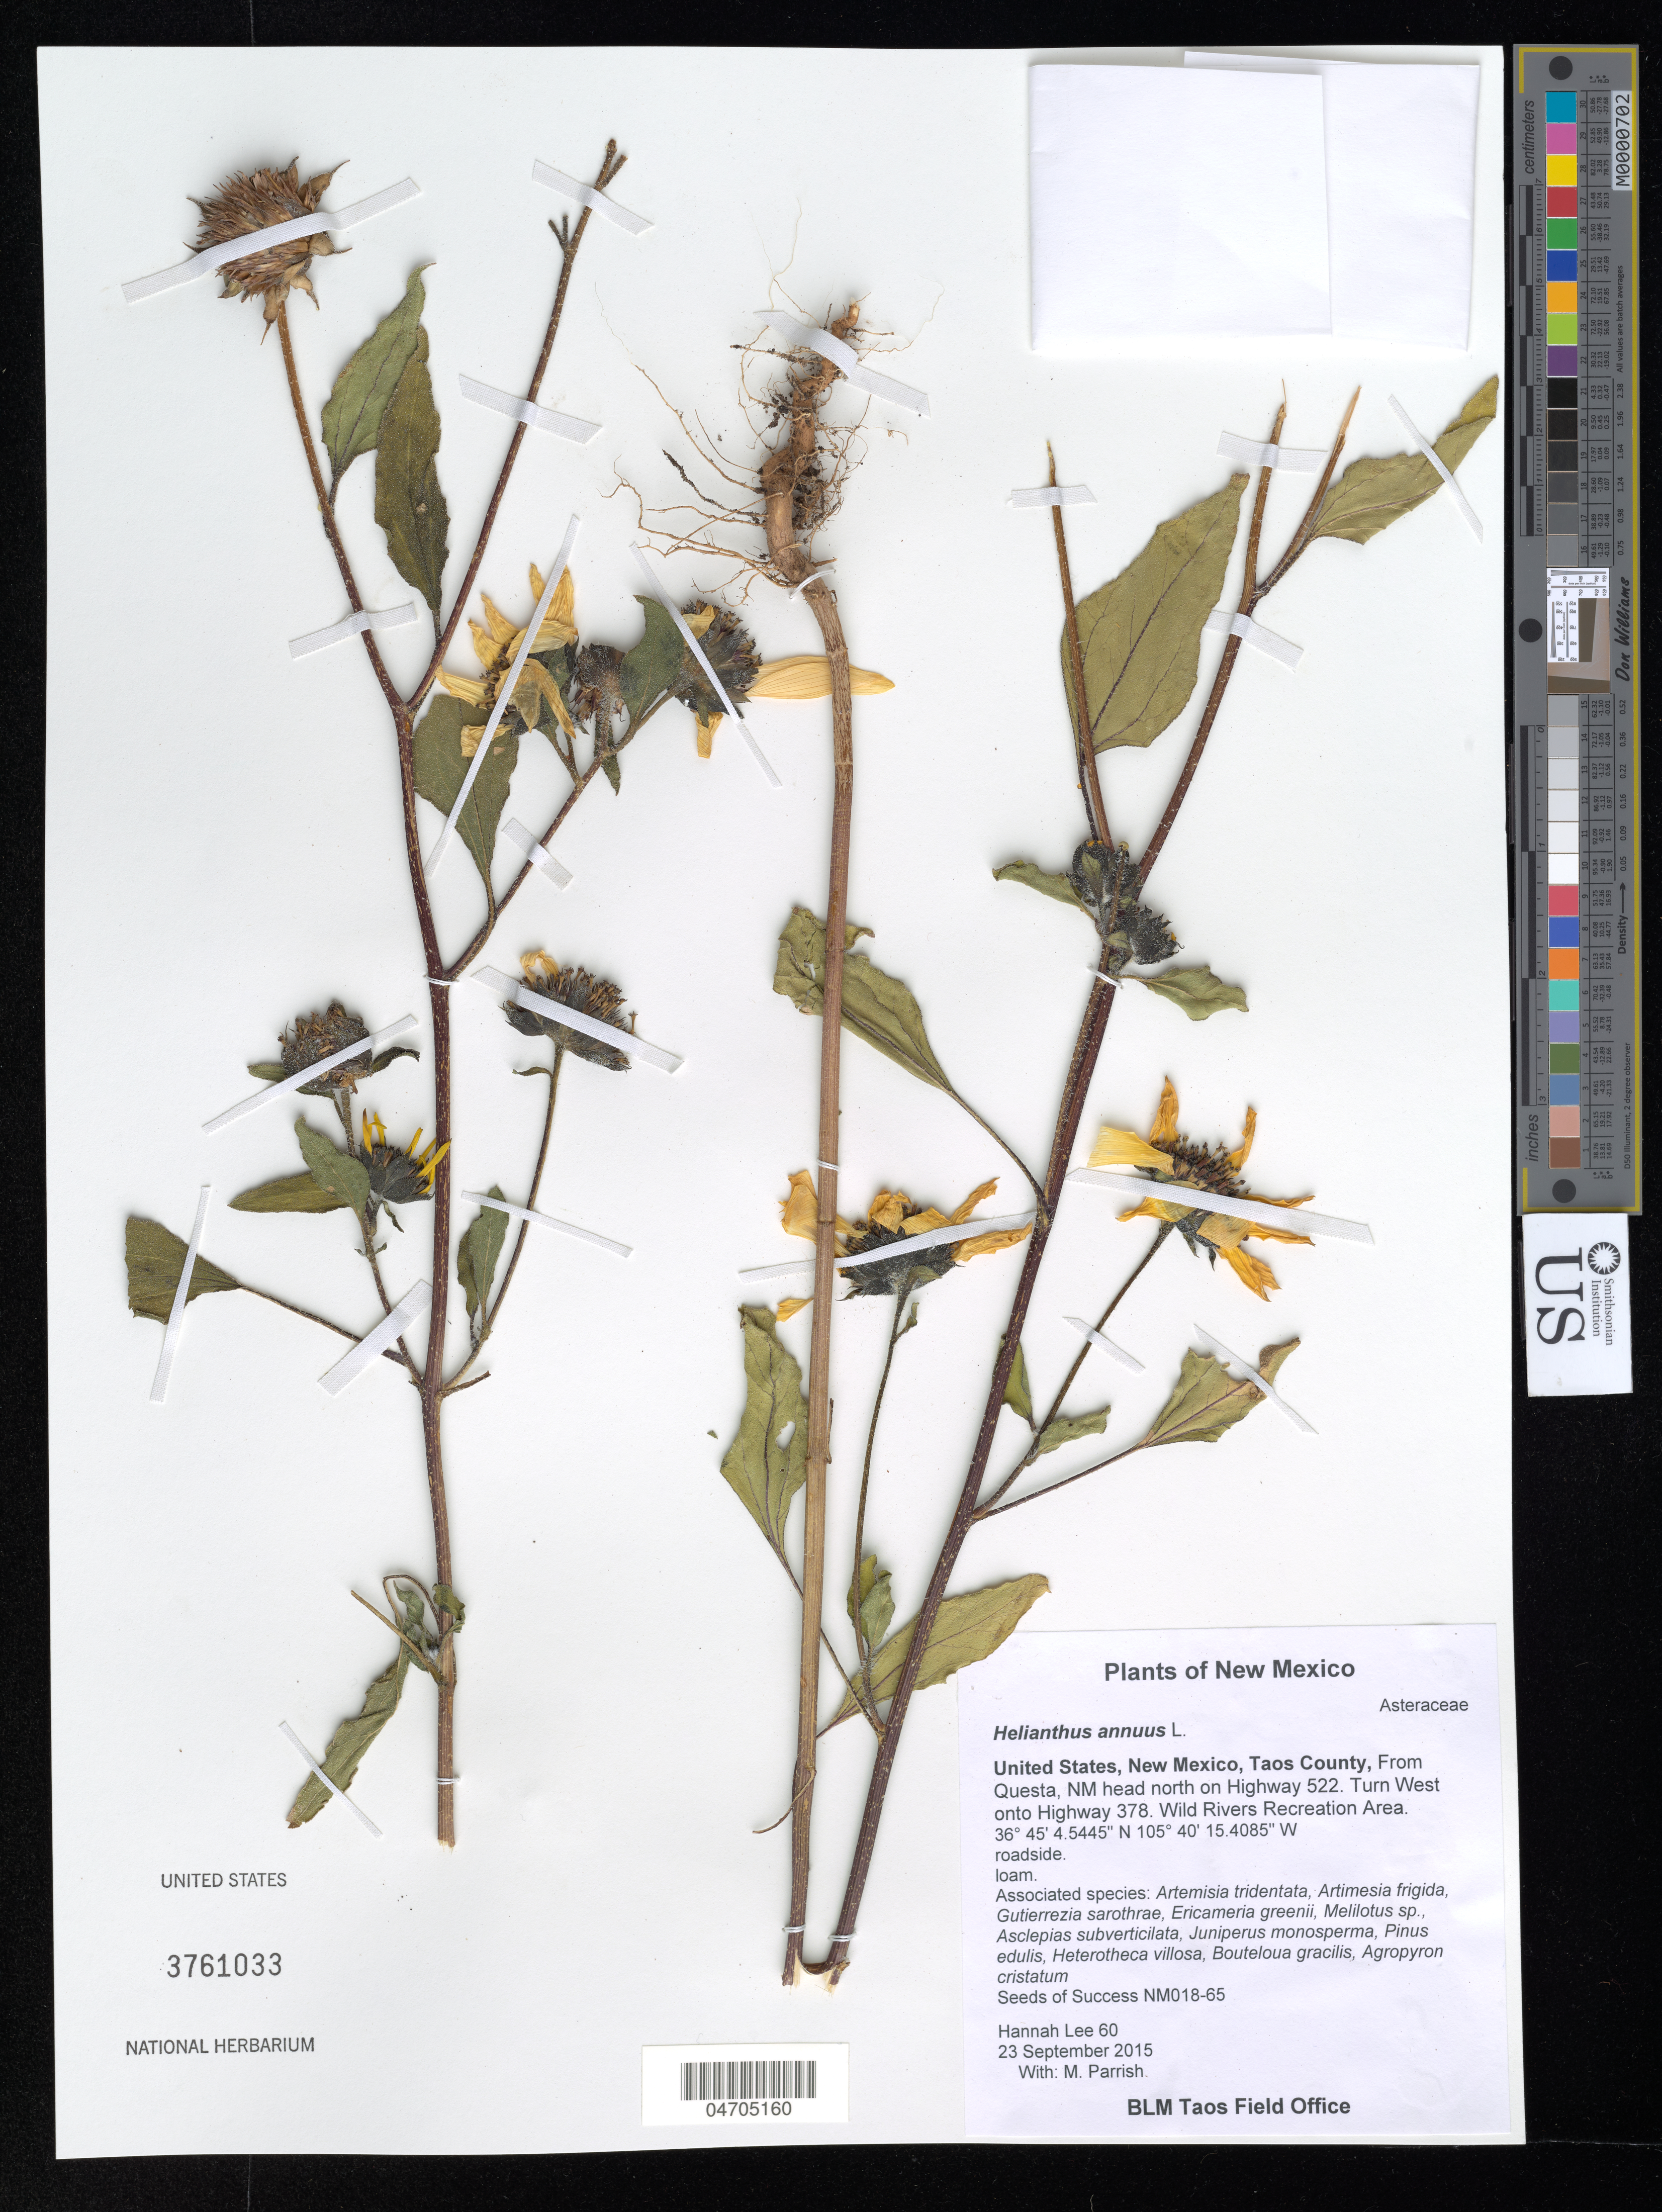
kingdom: Plantae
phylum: Tracheophyta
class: Magnoliopsida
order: Asterales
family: Asteraceae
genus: Helianthus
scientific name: Helianthus annuus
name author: L.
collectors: H. Lee & M. Parrish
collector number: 60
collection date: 2015-09-23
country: United States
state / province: New Mexico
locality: Taos County, From Questa, NM head north on Highway 522. Turn West onto Highway 378. Wild Rivers Recreation Area.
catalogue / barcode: US 3761033